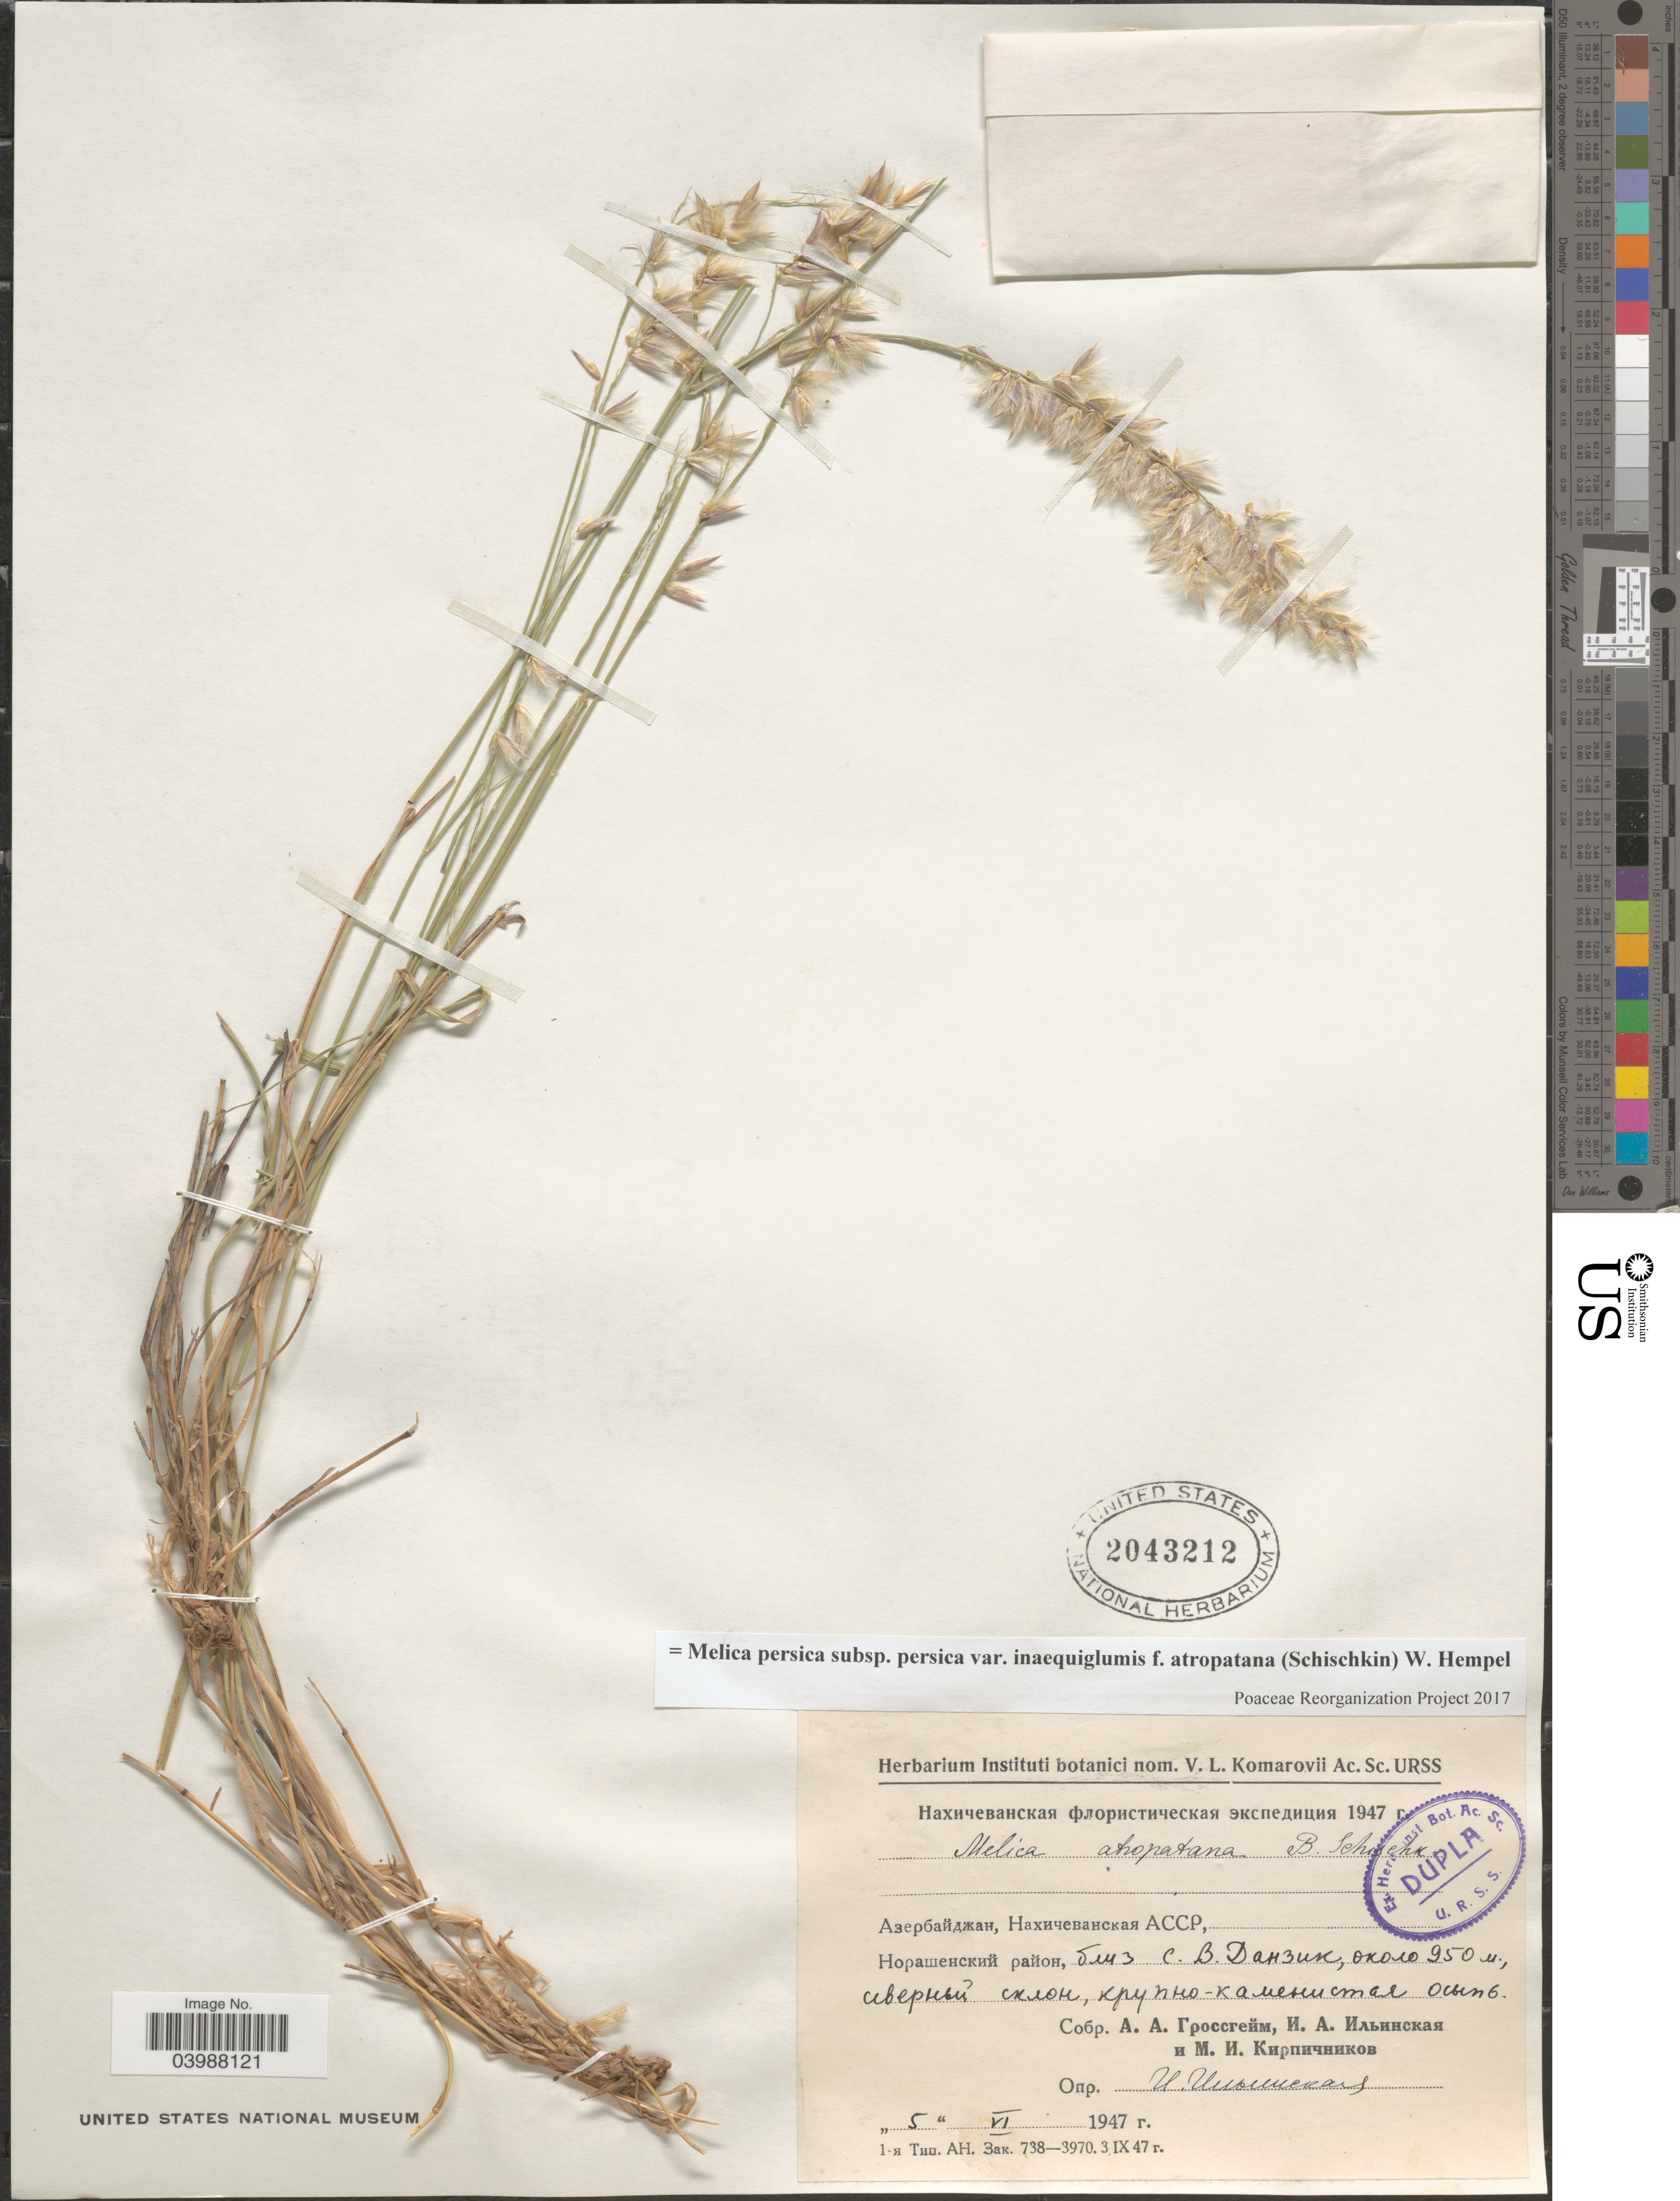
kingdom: Plantae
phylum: Tracheophyta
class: Liliopsida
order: Poales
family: Poaceae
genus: Melica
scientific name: Melica persica subsp. persica f. atropatana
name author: (B. Schischkin) W. Hempel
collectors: A. Grossgeim, I. Ilinskaya & M. Kirpichnikov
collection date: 1947-06-05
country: Azerbaijan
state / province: Nakhchivan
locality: Norashen District, near Danzik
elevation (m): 950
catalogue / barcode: US 2043212